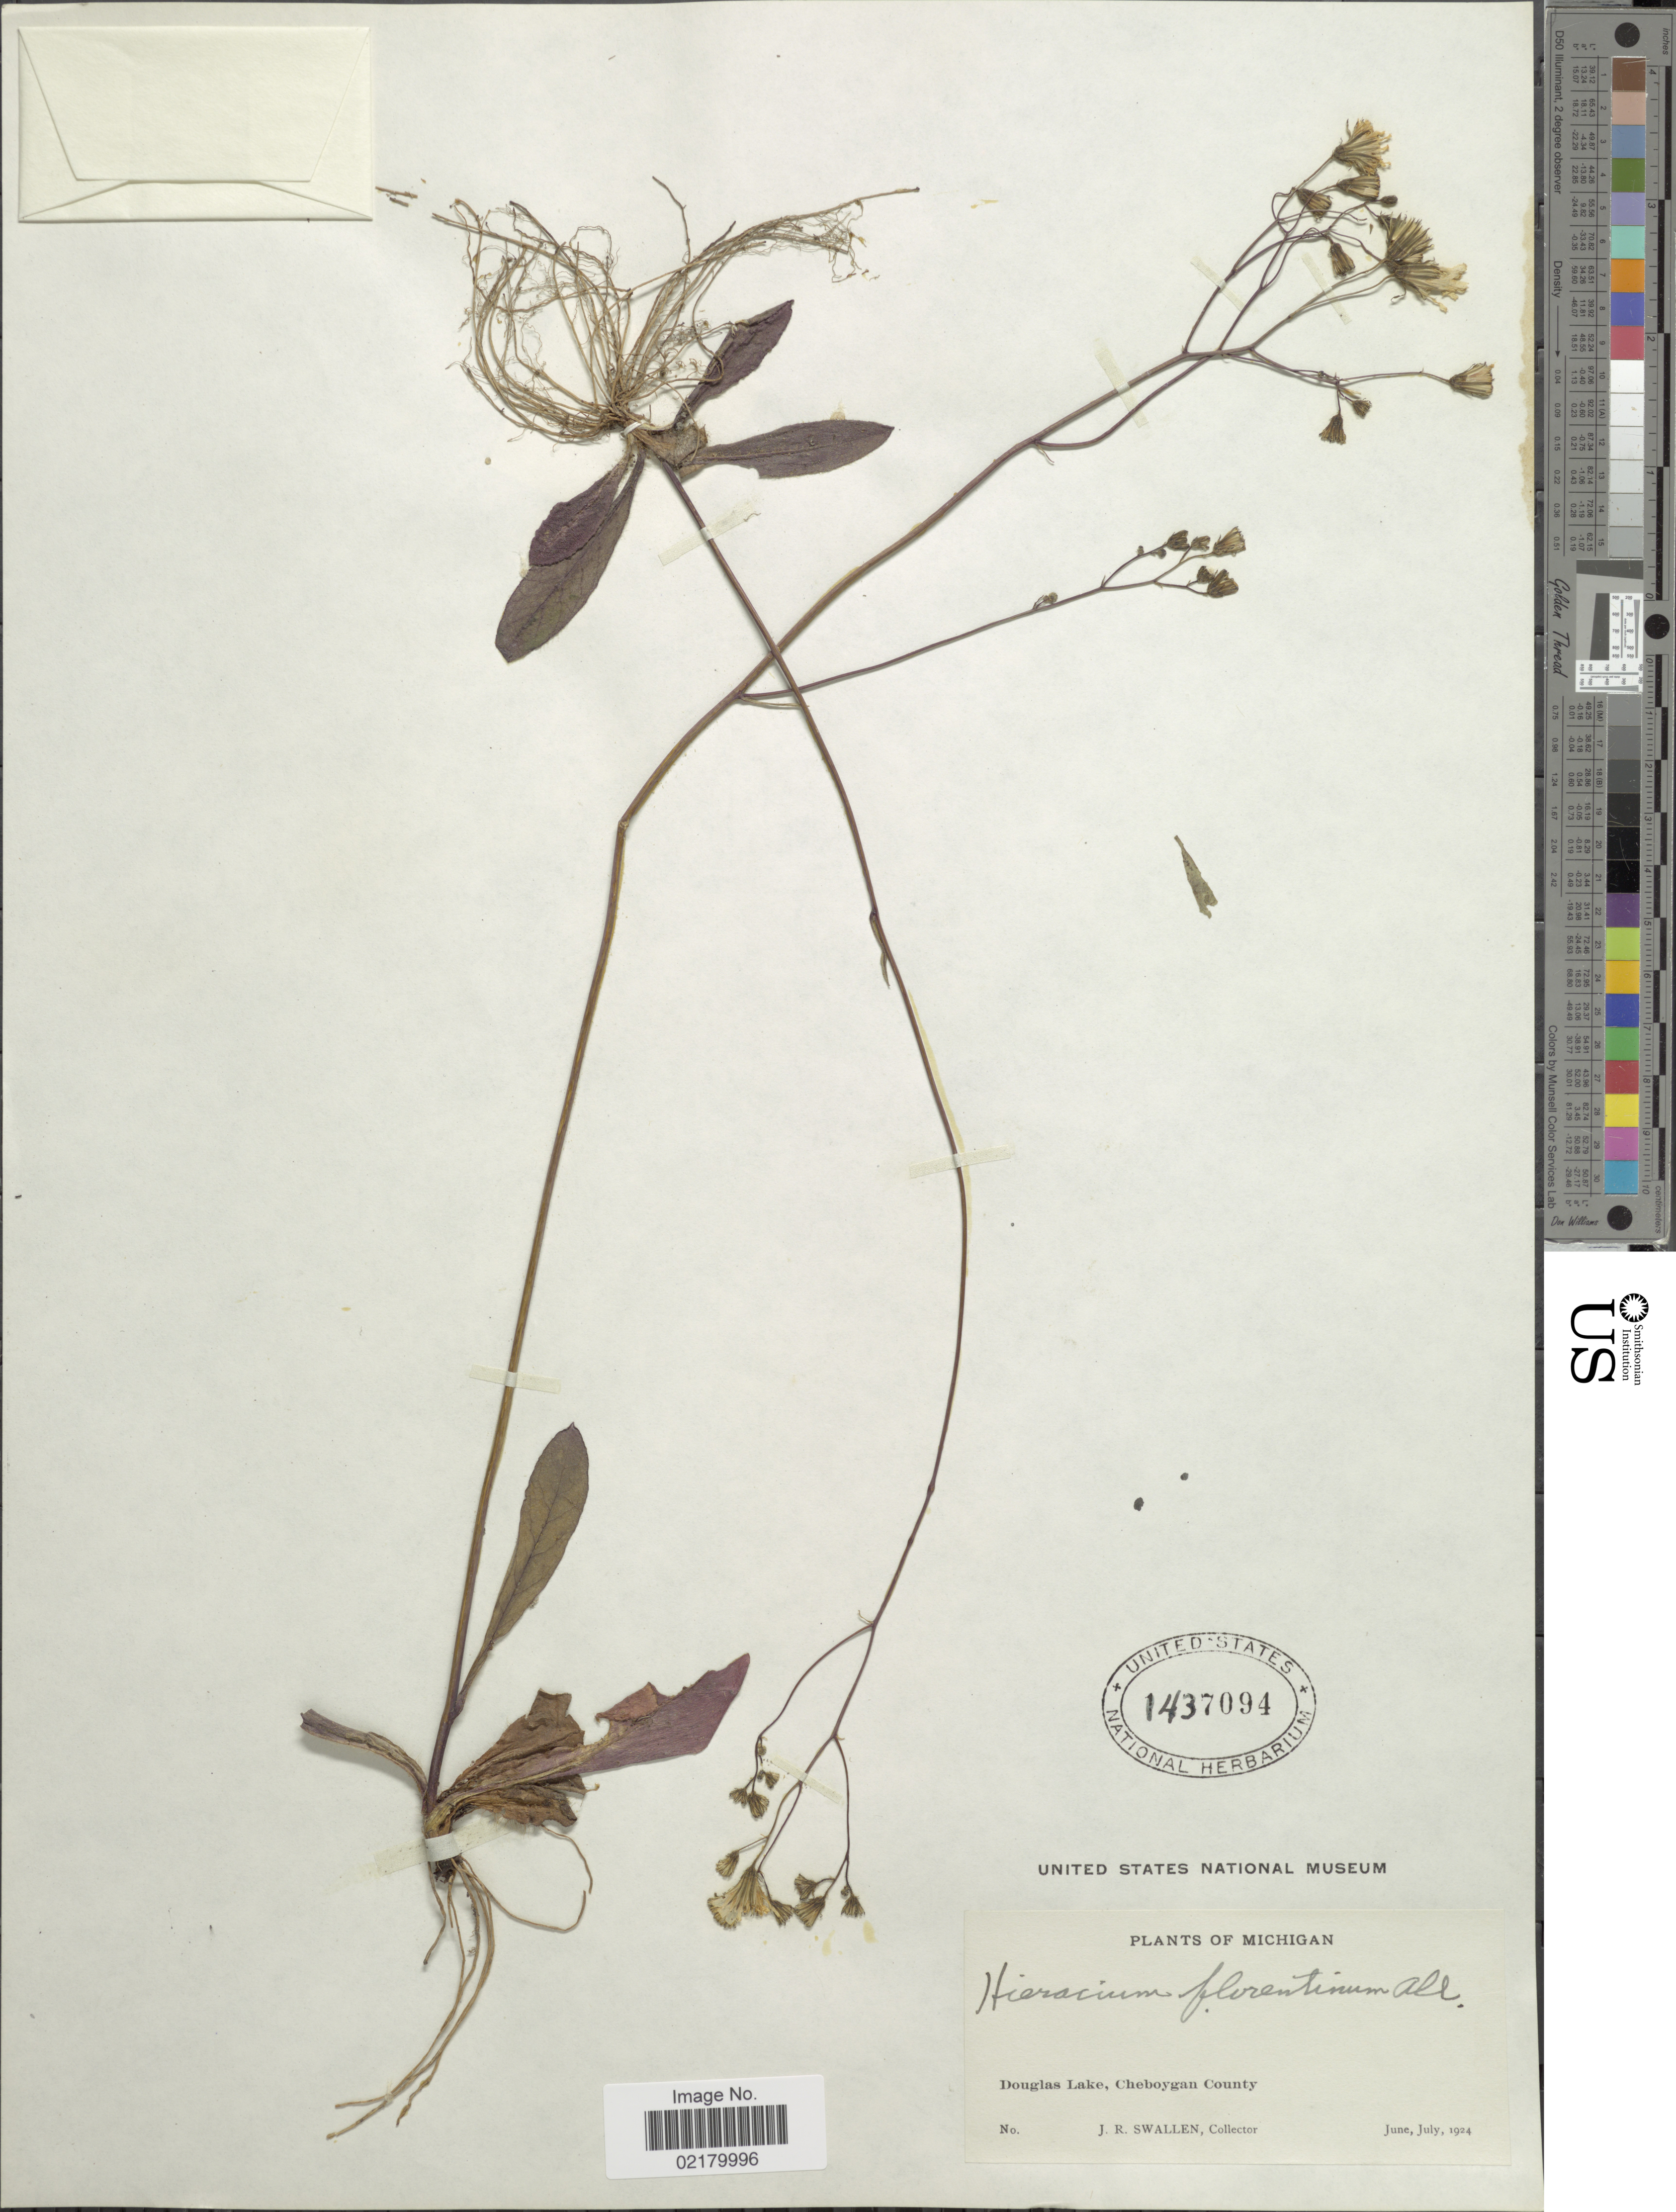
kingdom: Plantae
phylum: Tracheophyta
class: Magnoliopsida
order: Asterales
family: Asteraceae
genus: Pilosella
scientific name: Pilosella piloselloides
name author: (Vill.) Soják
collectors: J. R. Swallen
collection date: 1924-06/1924-07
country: United States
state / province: Michigan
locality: Douglas Lake, Cheboygan County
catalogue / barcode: US 1437094